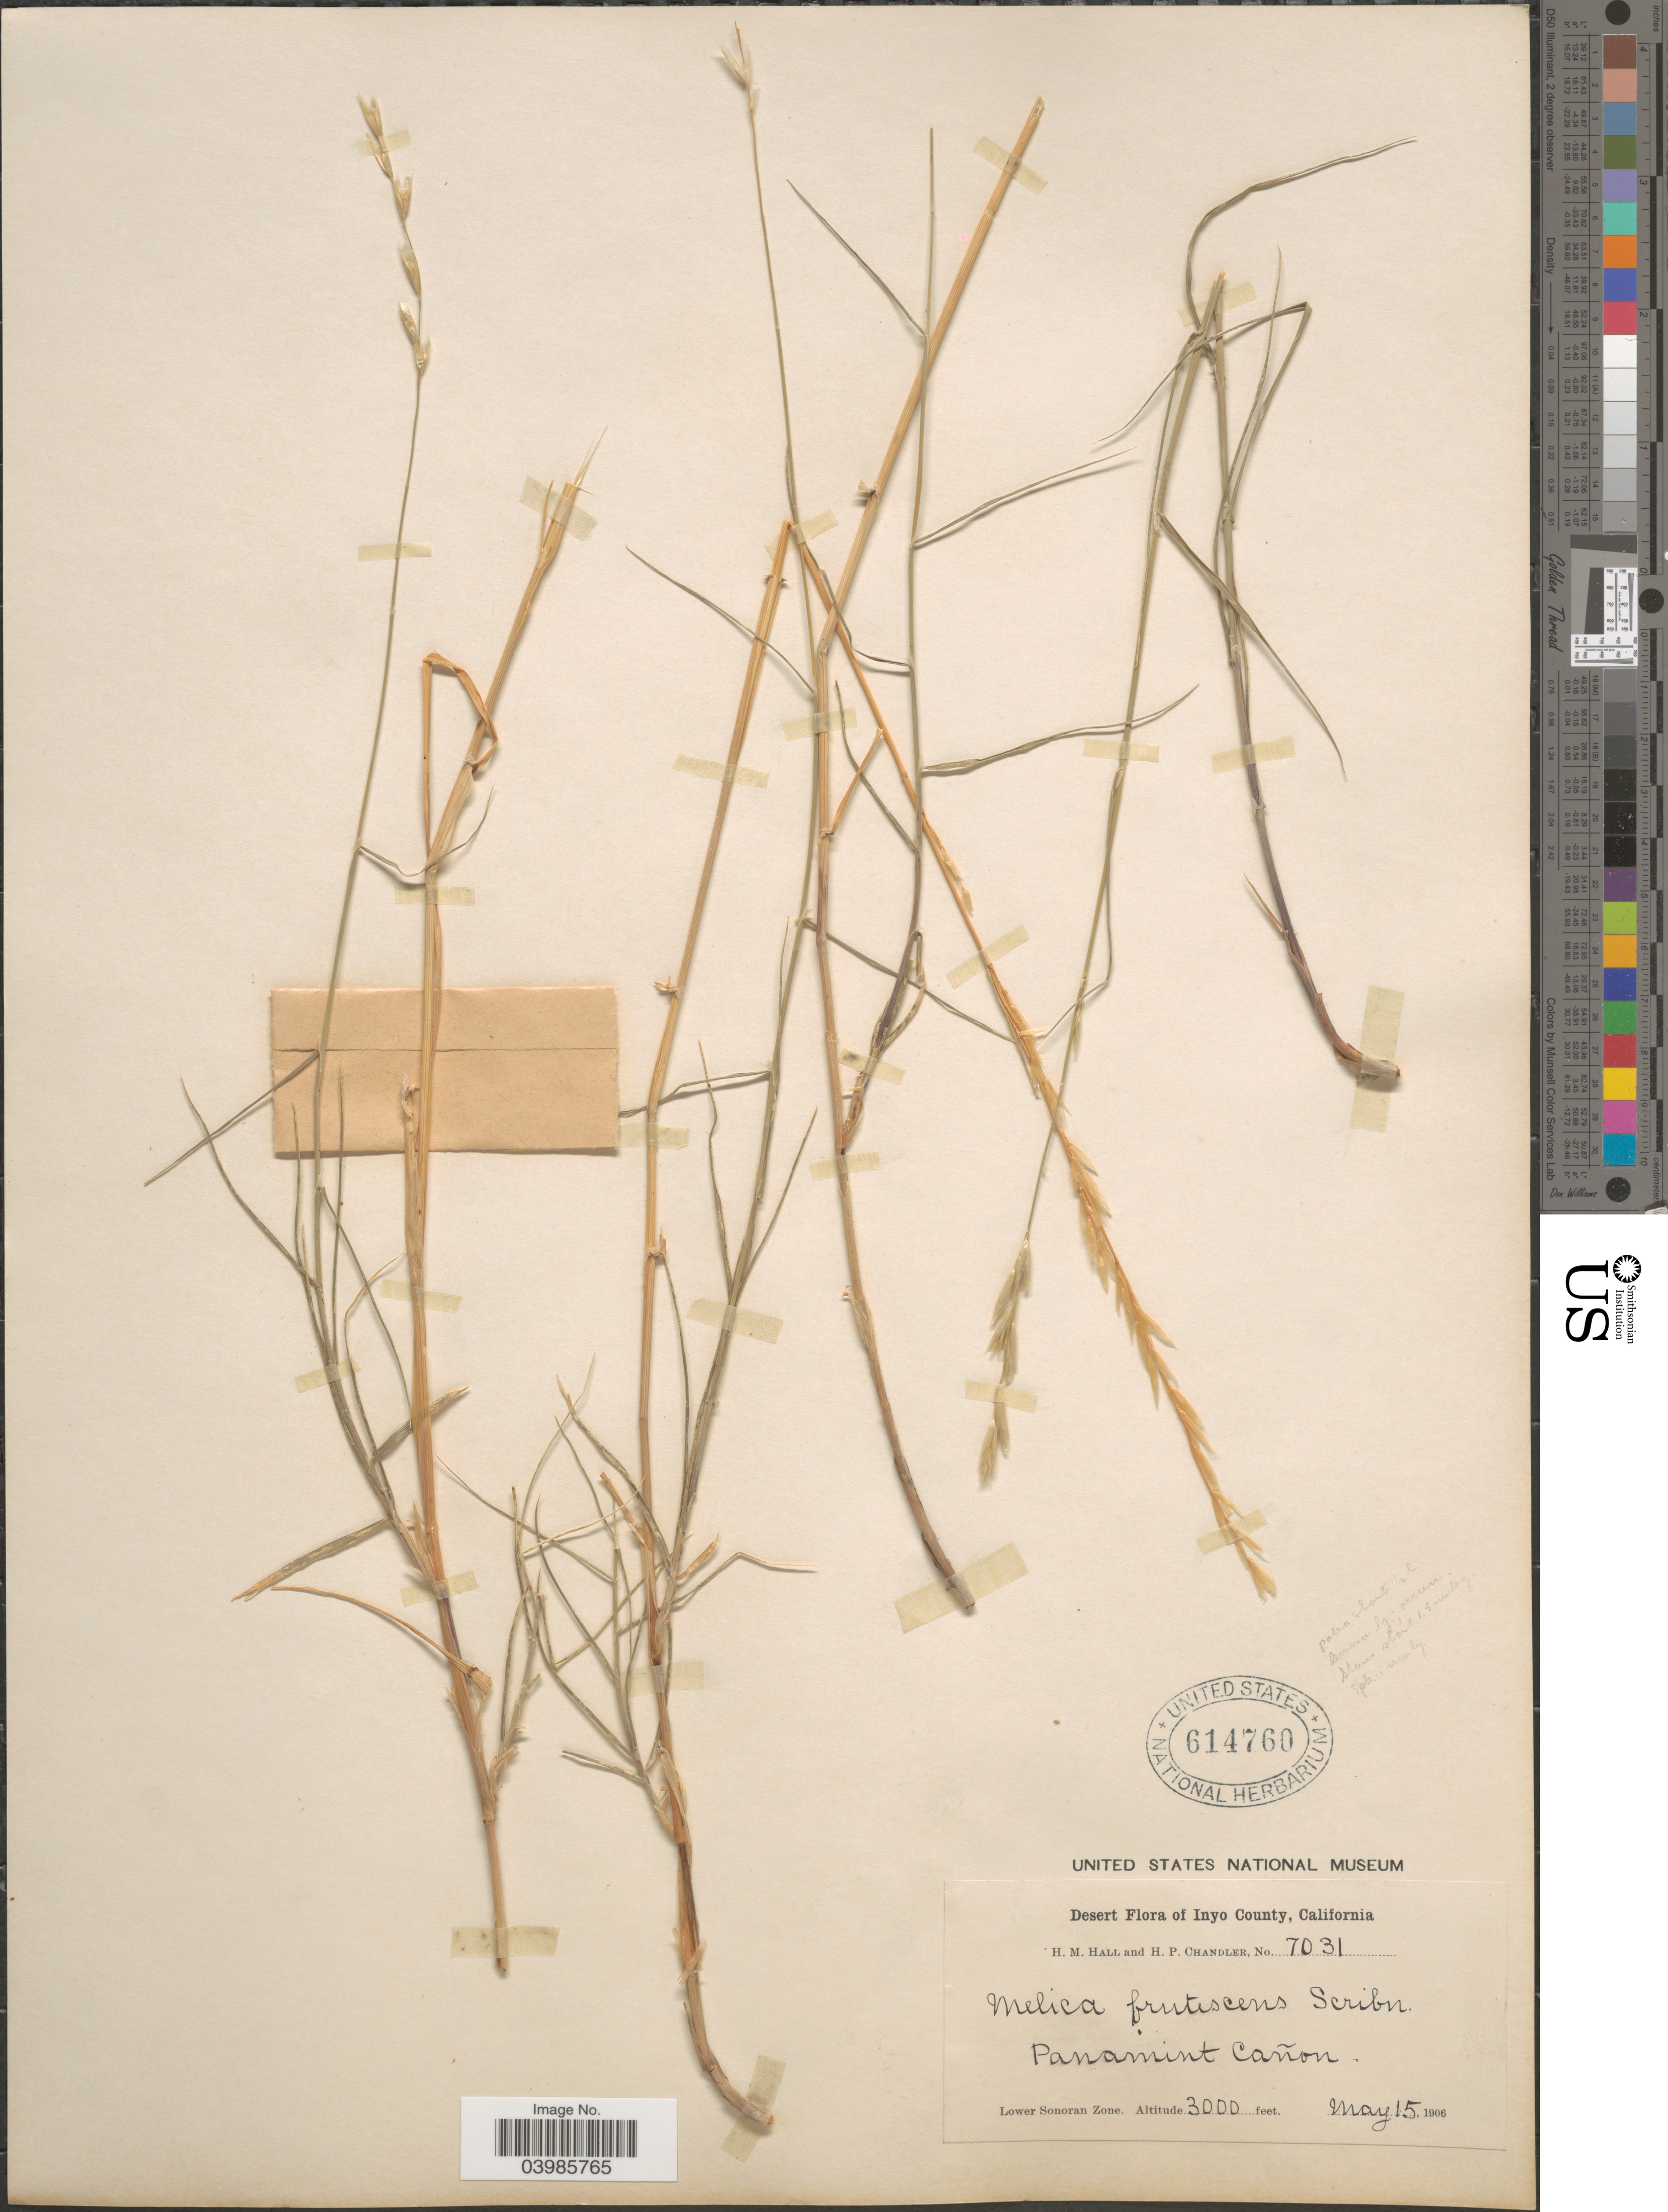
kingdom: Plantae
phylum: Tracheophyta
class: Liliopsida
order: Poales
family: Poaceae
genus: Melica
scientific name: Melica frutescens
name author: Scribn.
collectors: H. M. Hall & H. Chandler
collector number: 7031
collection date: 1906-05-15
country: United States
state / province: California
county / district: Inyo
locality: Desert of Inyo County. Panamint Cañon. Lower Sonoran Zone.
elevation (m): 914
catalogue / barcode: US 614760